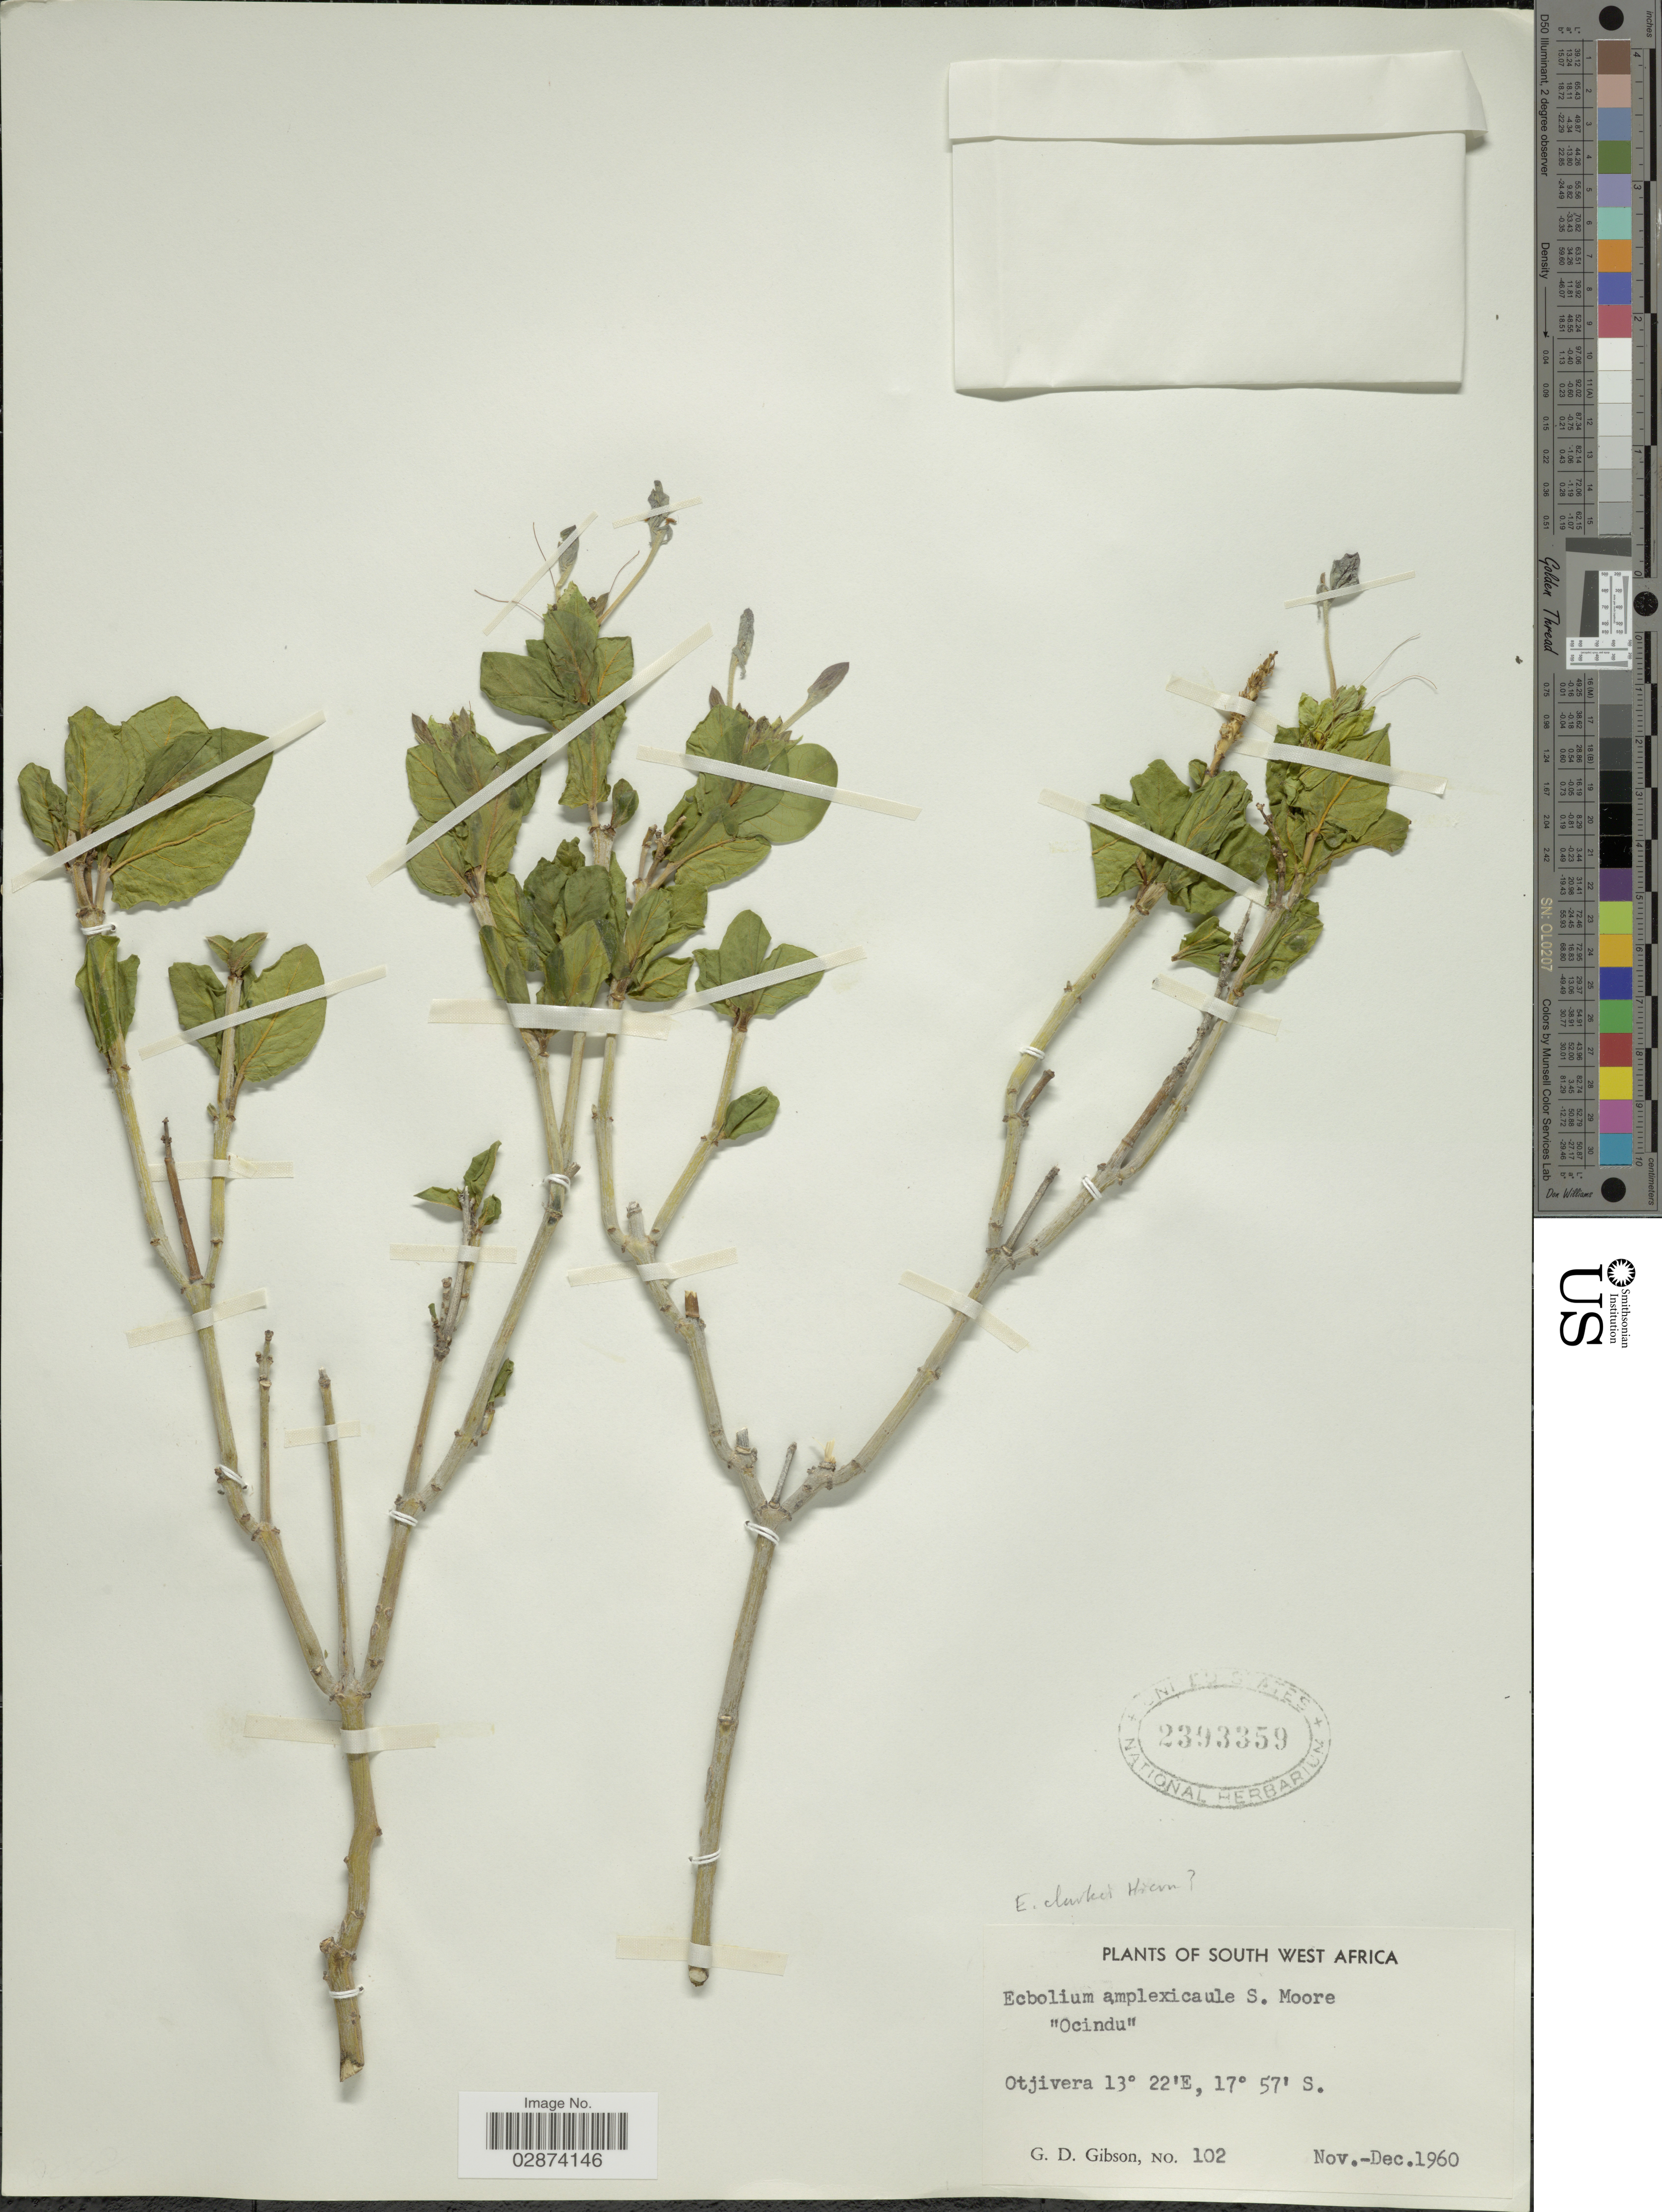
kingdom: Plantae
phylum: Tracheophyta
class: Magnoliopsida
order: Lamiales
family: Acanthaceae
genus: Ecbolium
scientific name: Ecbolium clarkei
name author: Hiern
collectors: G. D. Gibson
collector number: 102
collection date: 1960-11/1960-12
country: Namibia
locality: Otjivera.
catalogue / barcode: US 2393359